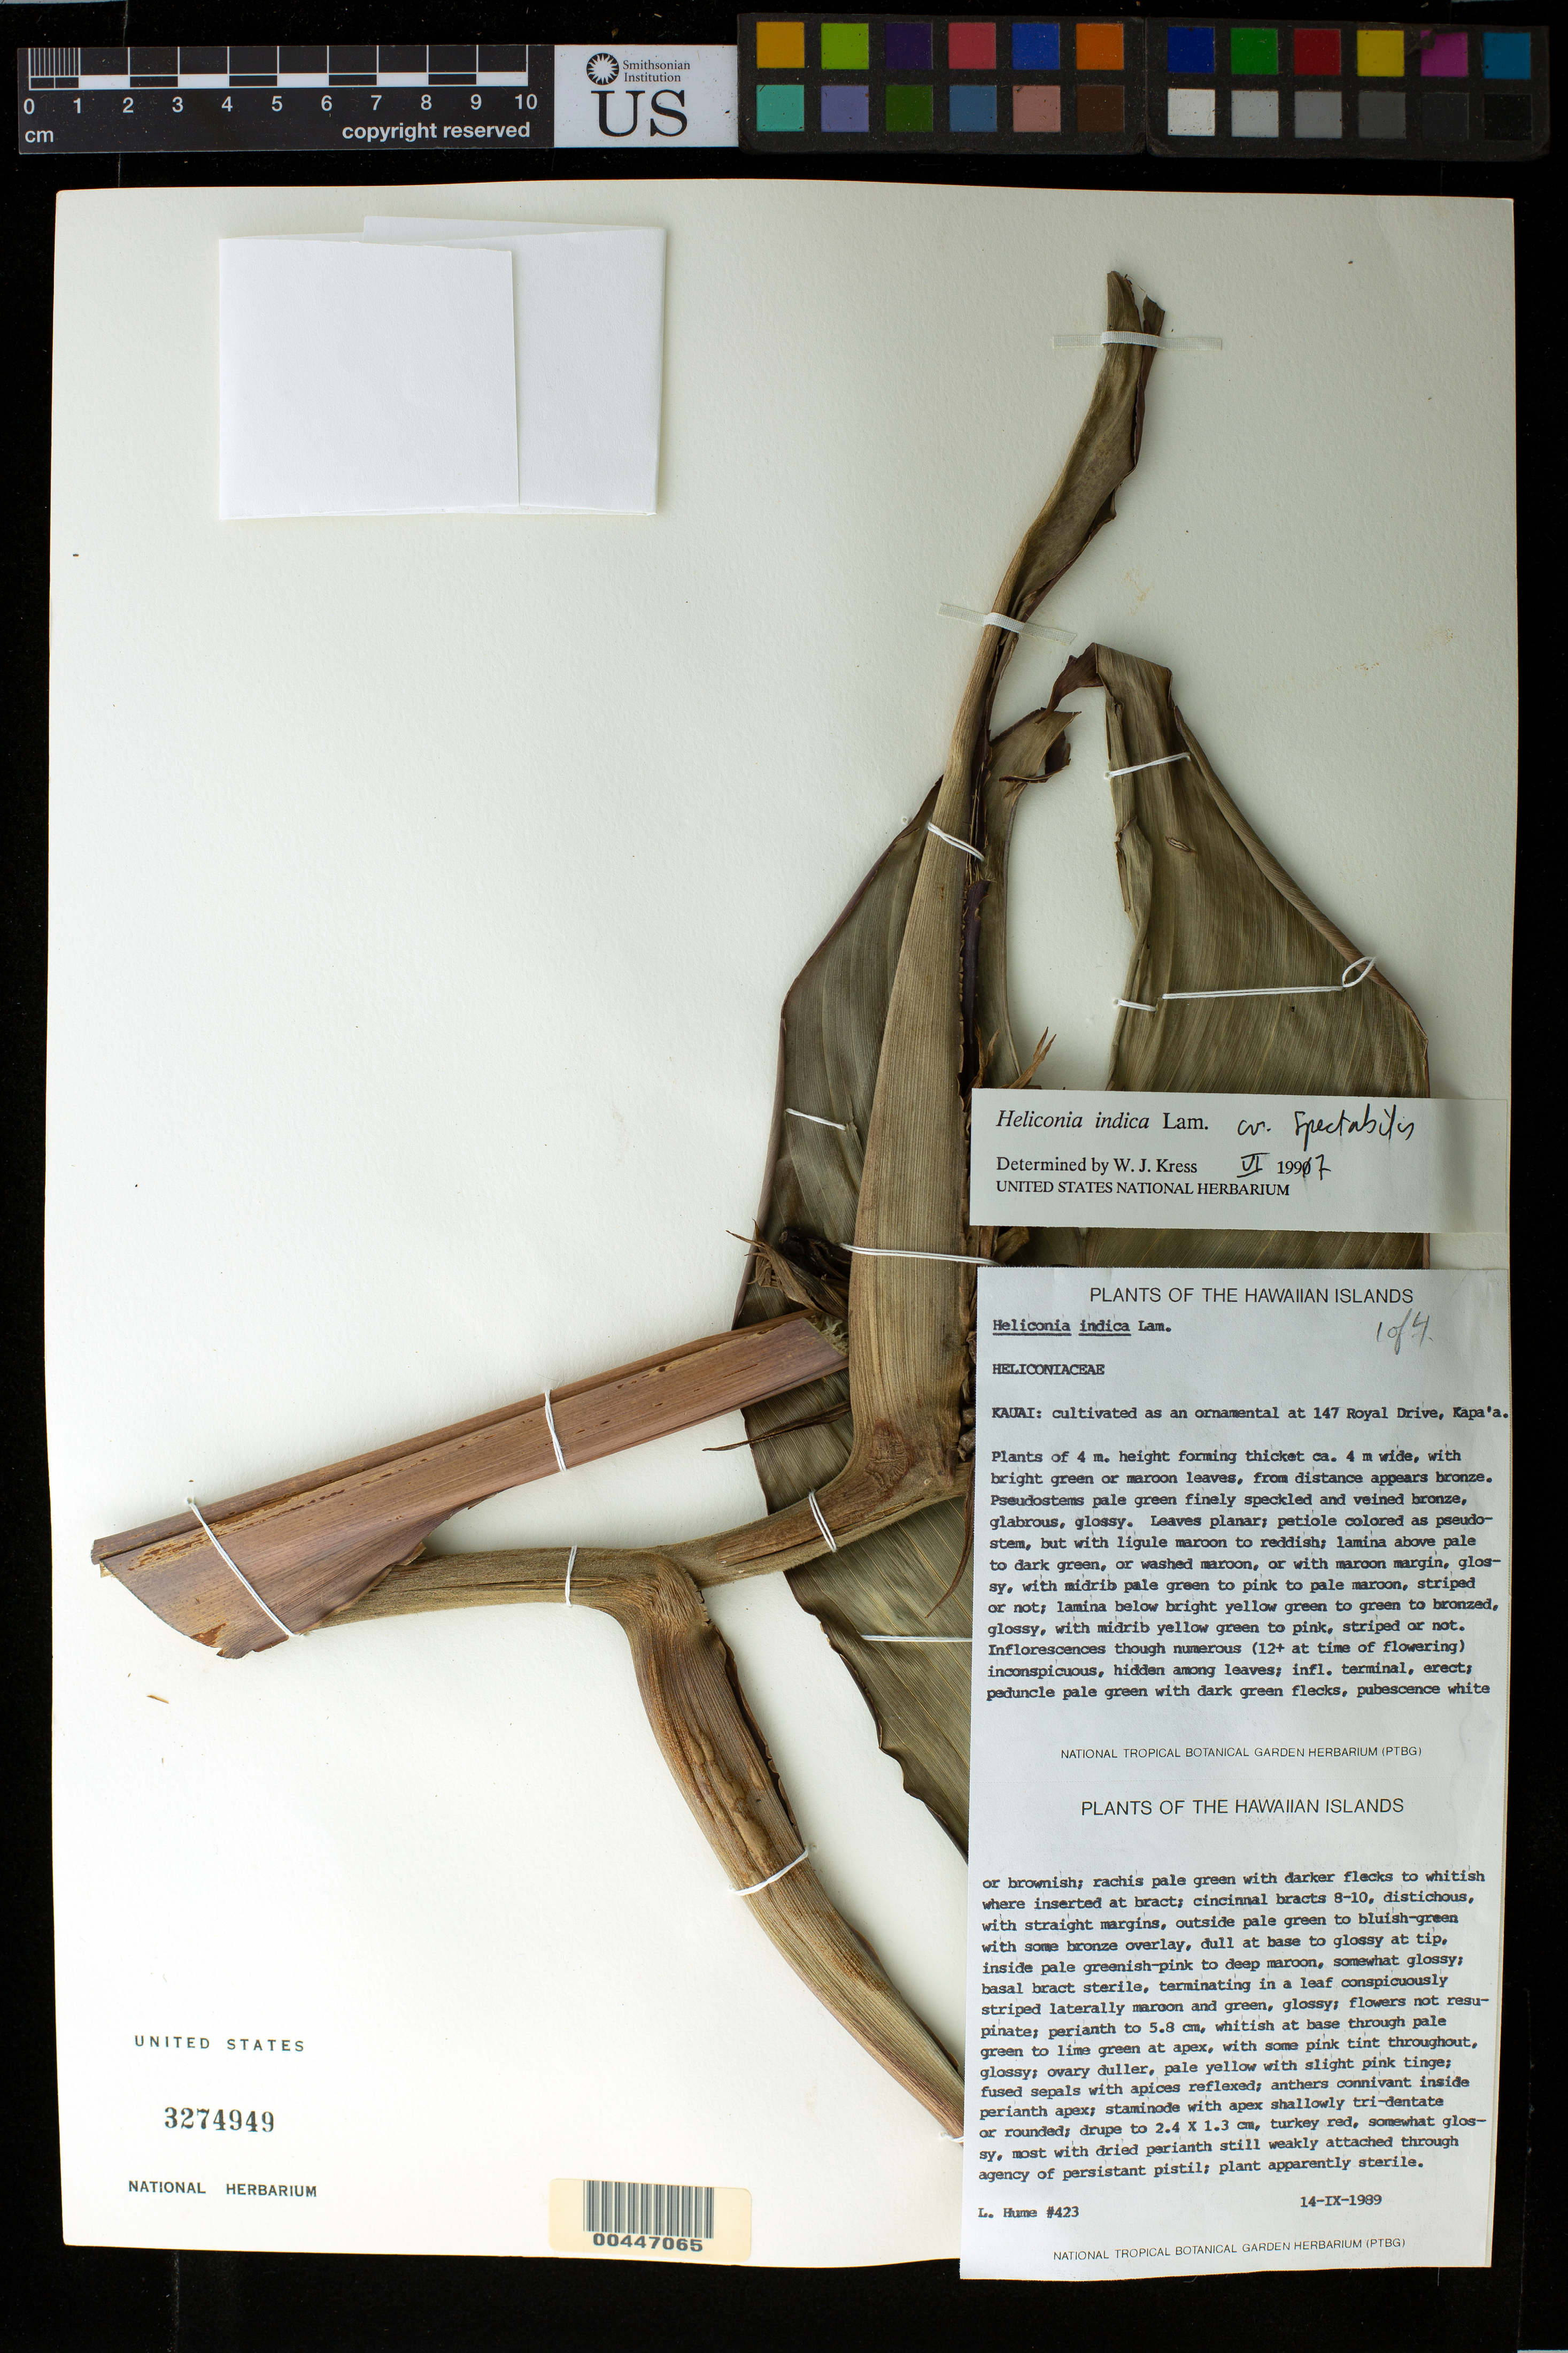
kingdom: Plantae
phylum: Tracheophyta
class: Liliopsida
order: Zingiberales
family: Heliconiaceae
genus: Heliconia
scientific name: Heliconia spectabilis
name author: Rodigas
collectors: L. Hume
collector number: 423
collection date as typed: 14 Sep 1989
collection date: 1989-09-14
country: United States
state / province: Hawaii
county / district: Kauai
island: Kaua'i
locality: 147 royal drive, kapa'a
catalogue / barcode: US 3274949